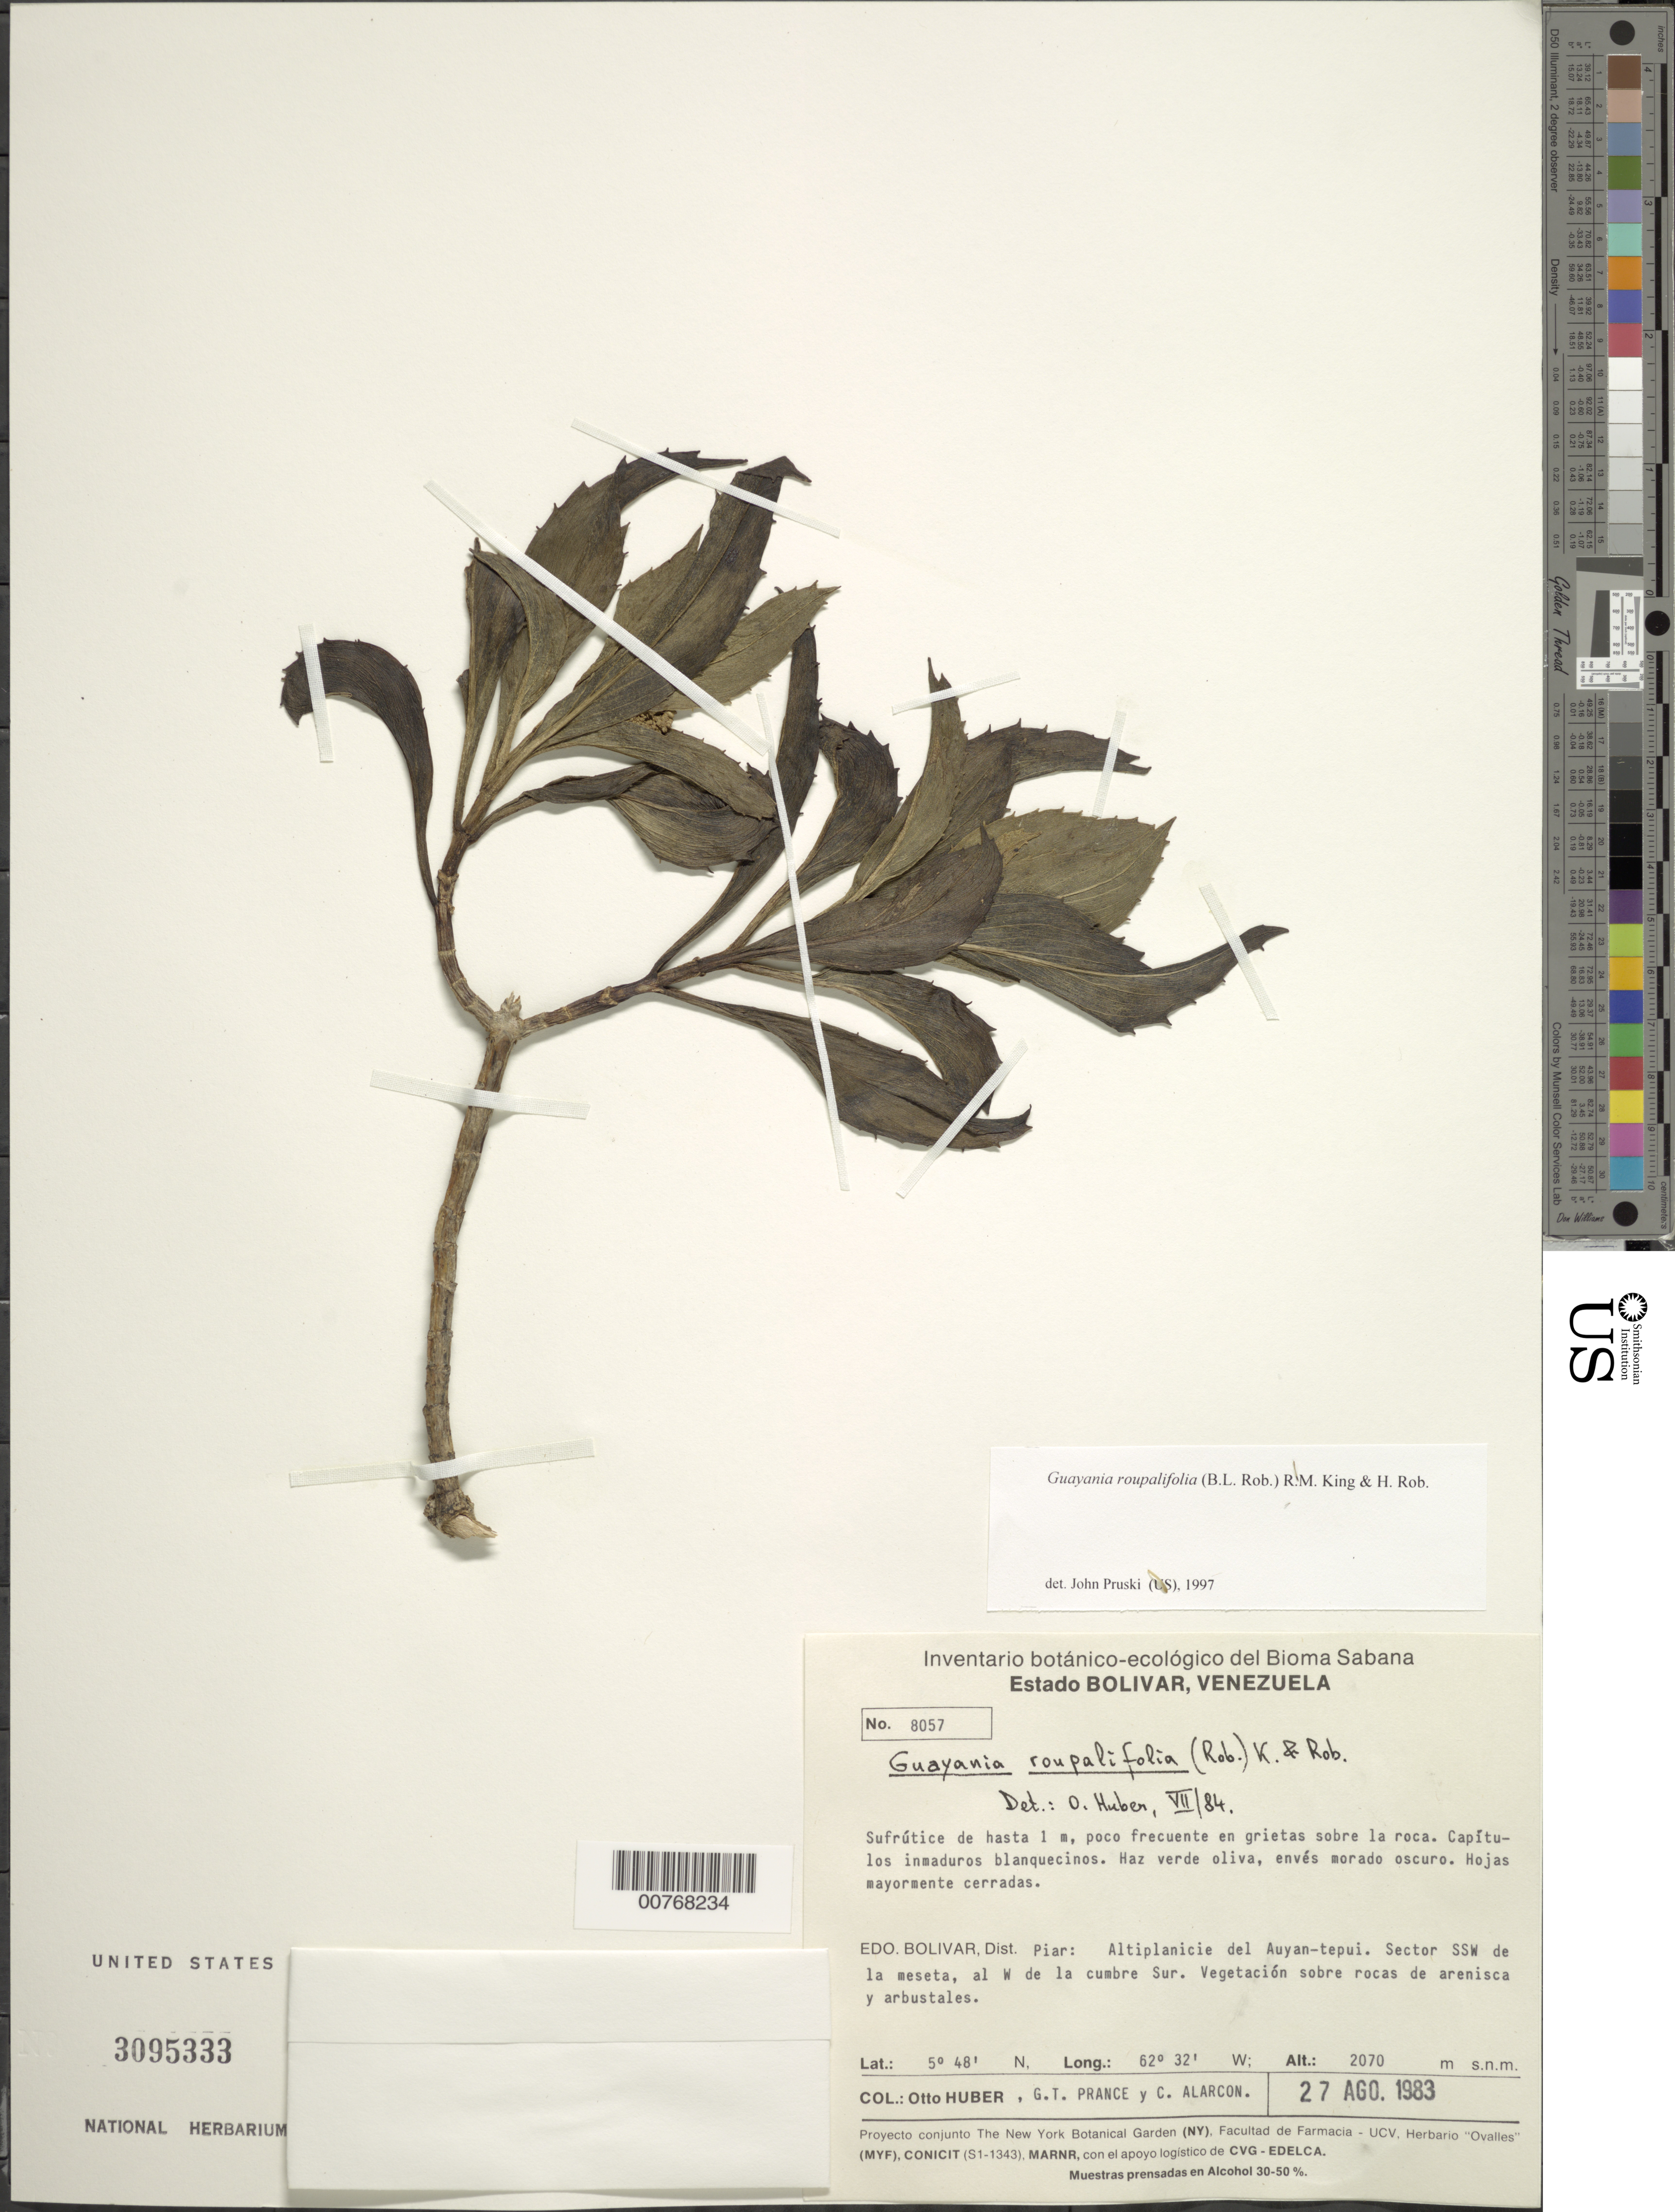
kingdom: Plantae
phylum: Tracheophyta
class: Magnoliopsida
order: Asterales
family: Asteraceae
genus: Guayania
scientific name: Guayania roupalifolia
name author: (B.L. Rob.) R.M. King & H. Rob.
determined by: Huber, Otto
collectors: O. Huber, G. T. Prance & C. Alarcon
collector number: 8057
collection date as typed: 27-Aug-83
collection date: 1983-08-27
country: Venezuela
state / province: Bolívar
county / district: Piar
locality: Auyan-tepuí, sect. SSW de la meseta, al W de la cumbre sur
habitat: Vegetation sobre roca de arenisca y arbustales.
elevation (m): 2070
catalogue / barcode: US 3095333